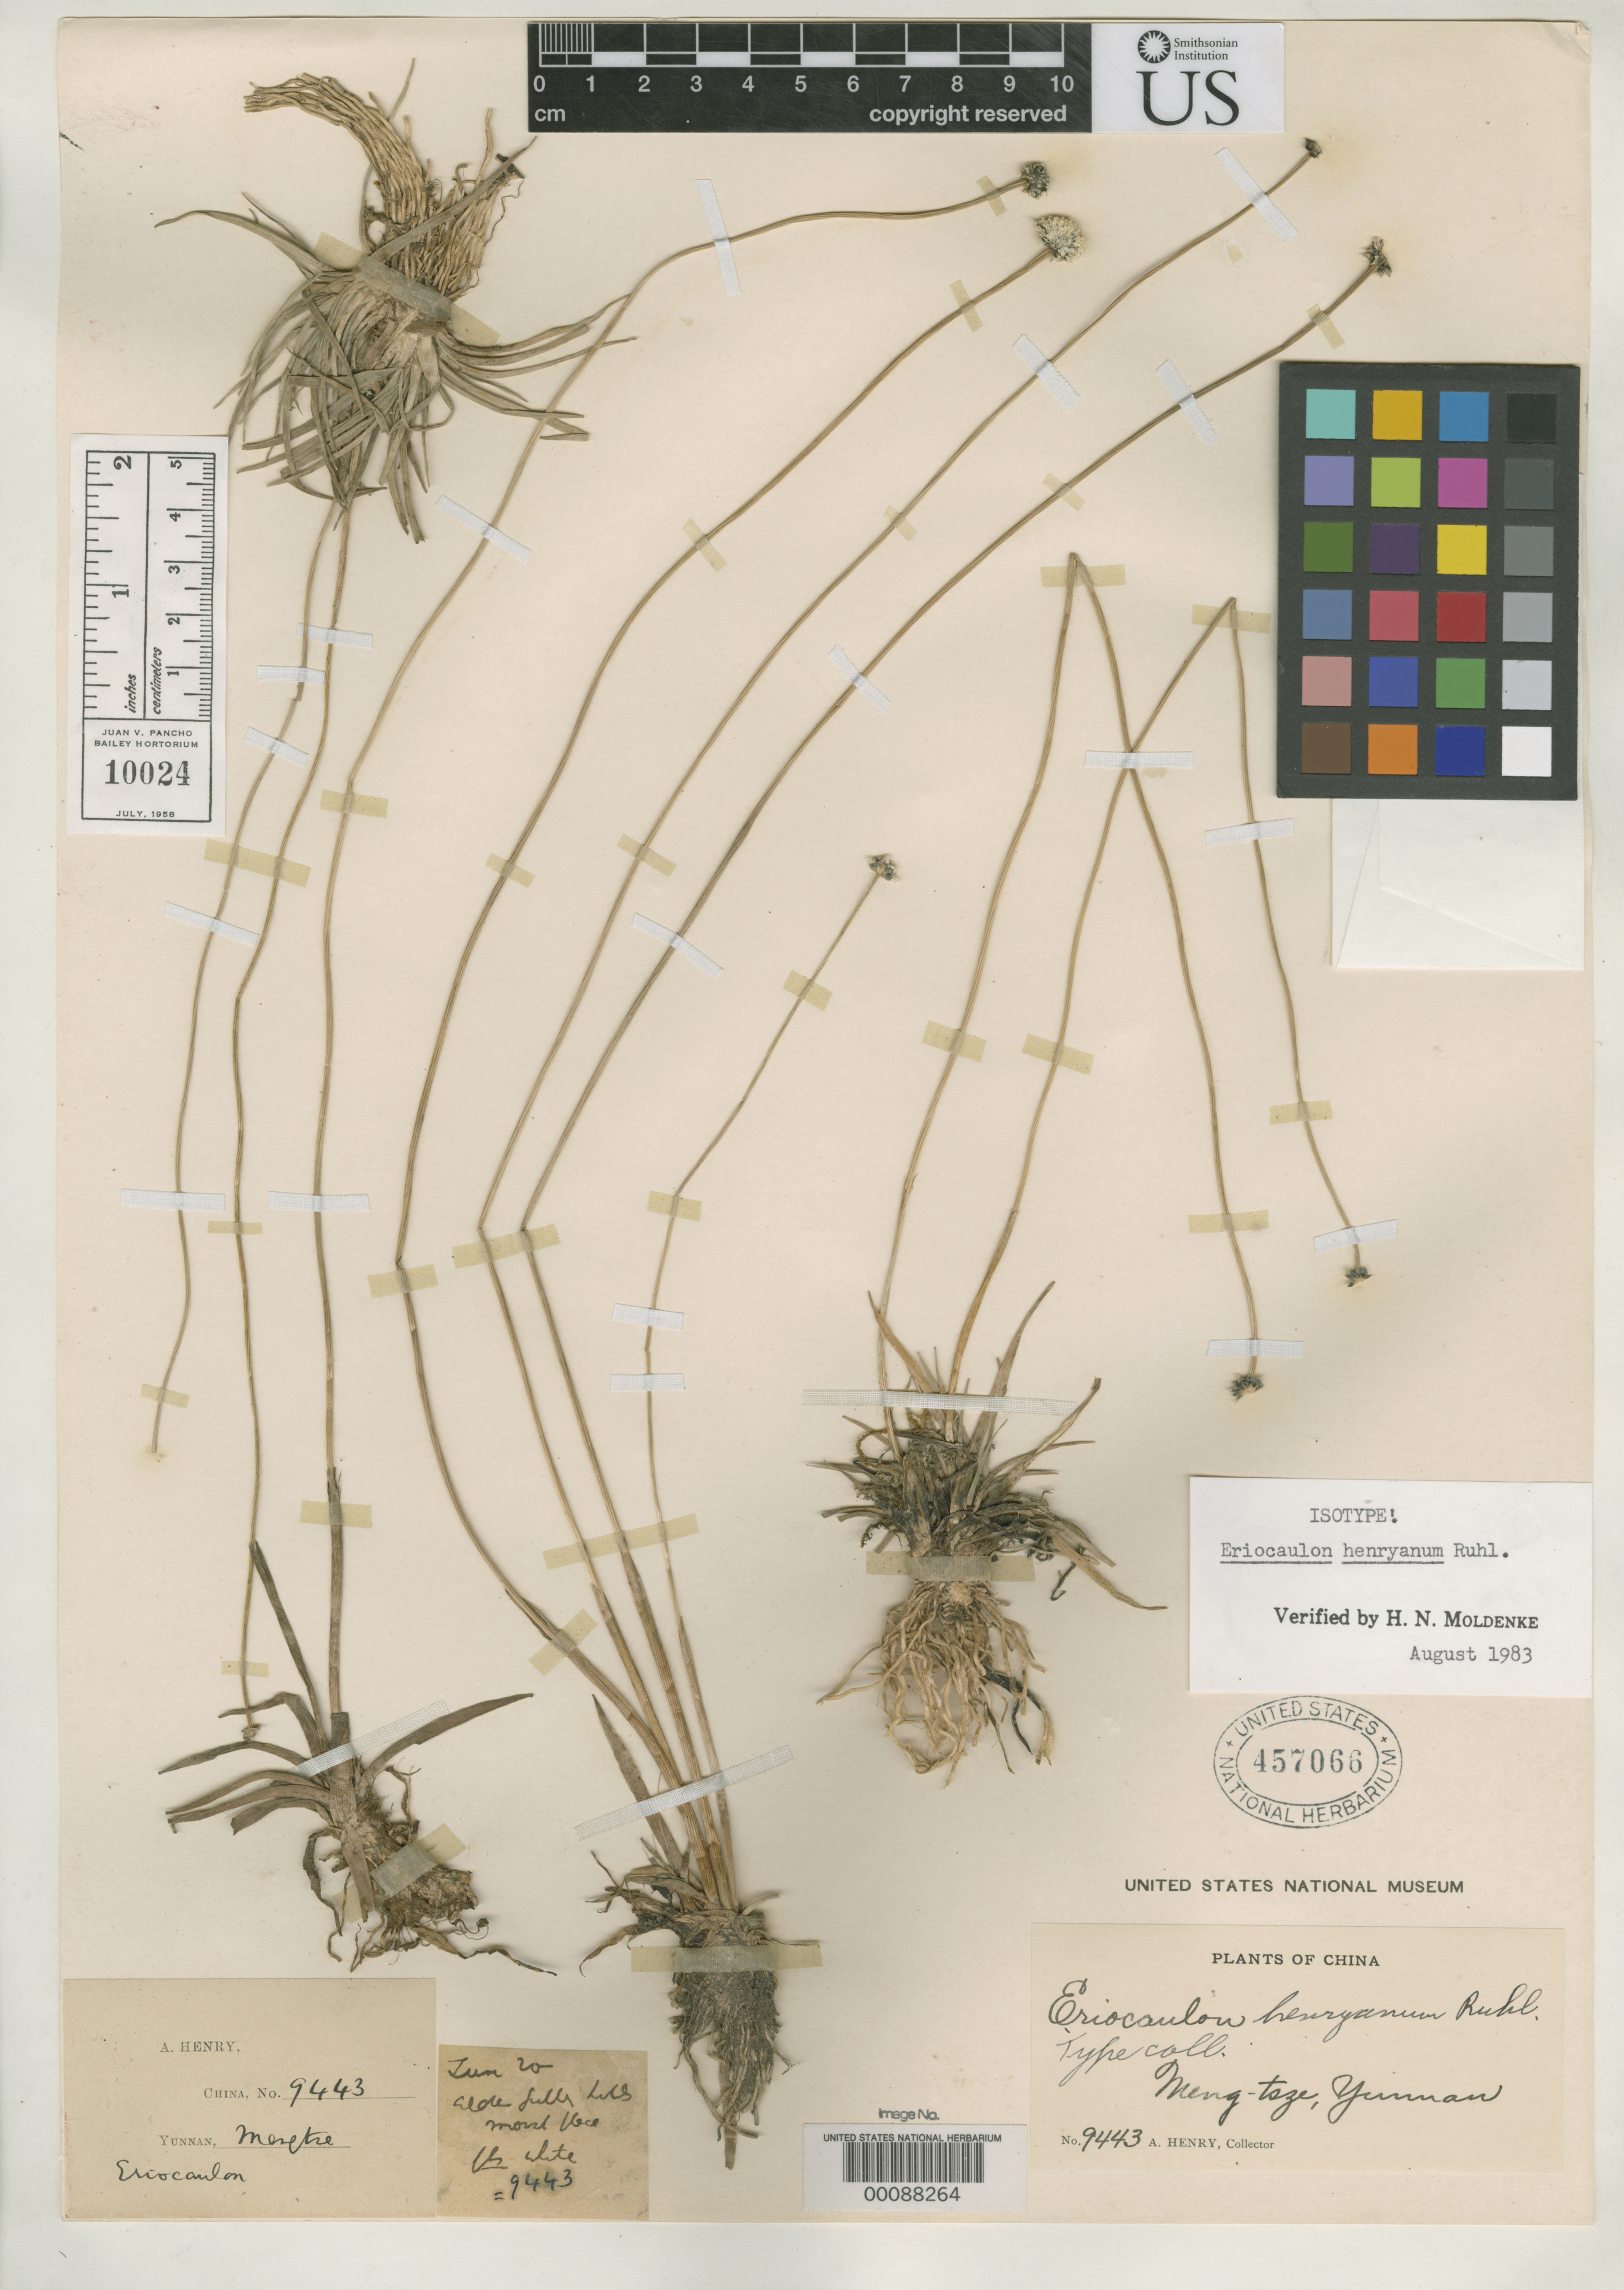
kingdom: Plantae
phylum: Tracheophyta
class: Liliopsida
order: Poales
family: Eriocaulaceae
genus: Eriocaulon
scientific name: Eriocaulon henryanum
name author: Ruhland in Engl.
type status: Type Collection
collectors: A. Henry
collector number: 9443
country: China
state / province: Yunnan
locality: Meng-Tze.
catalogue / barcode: US 457066